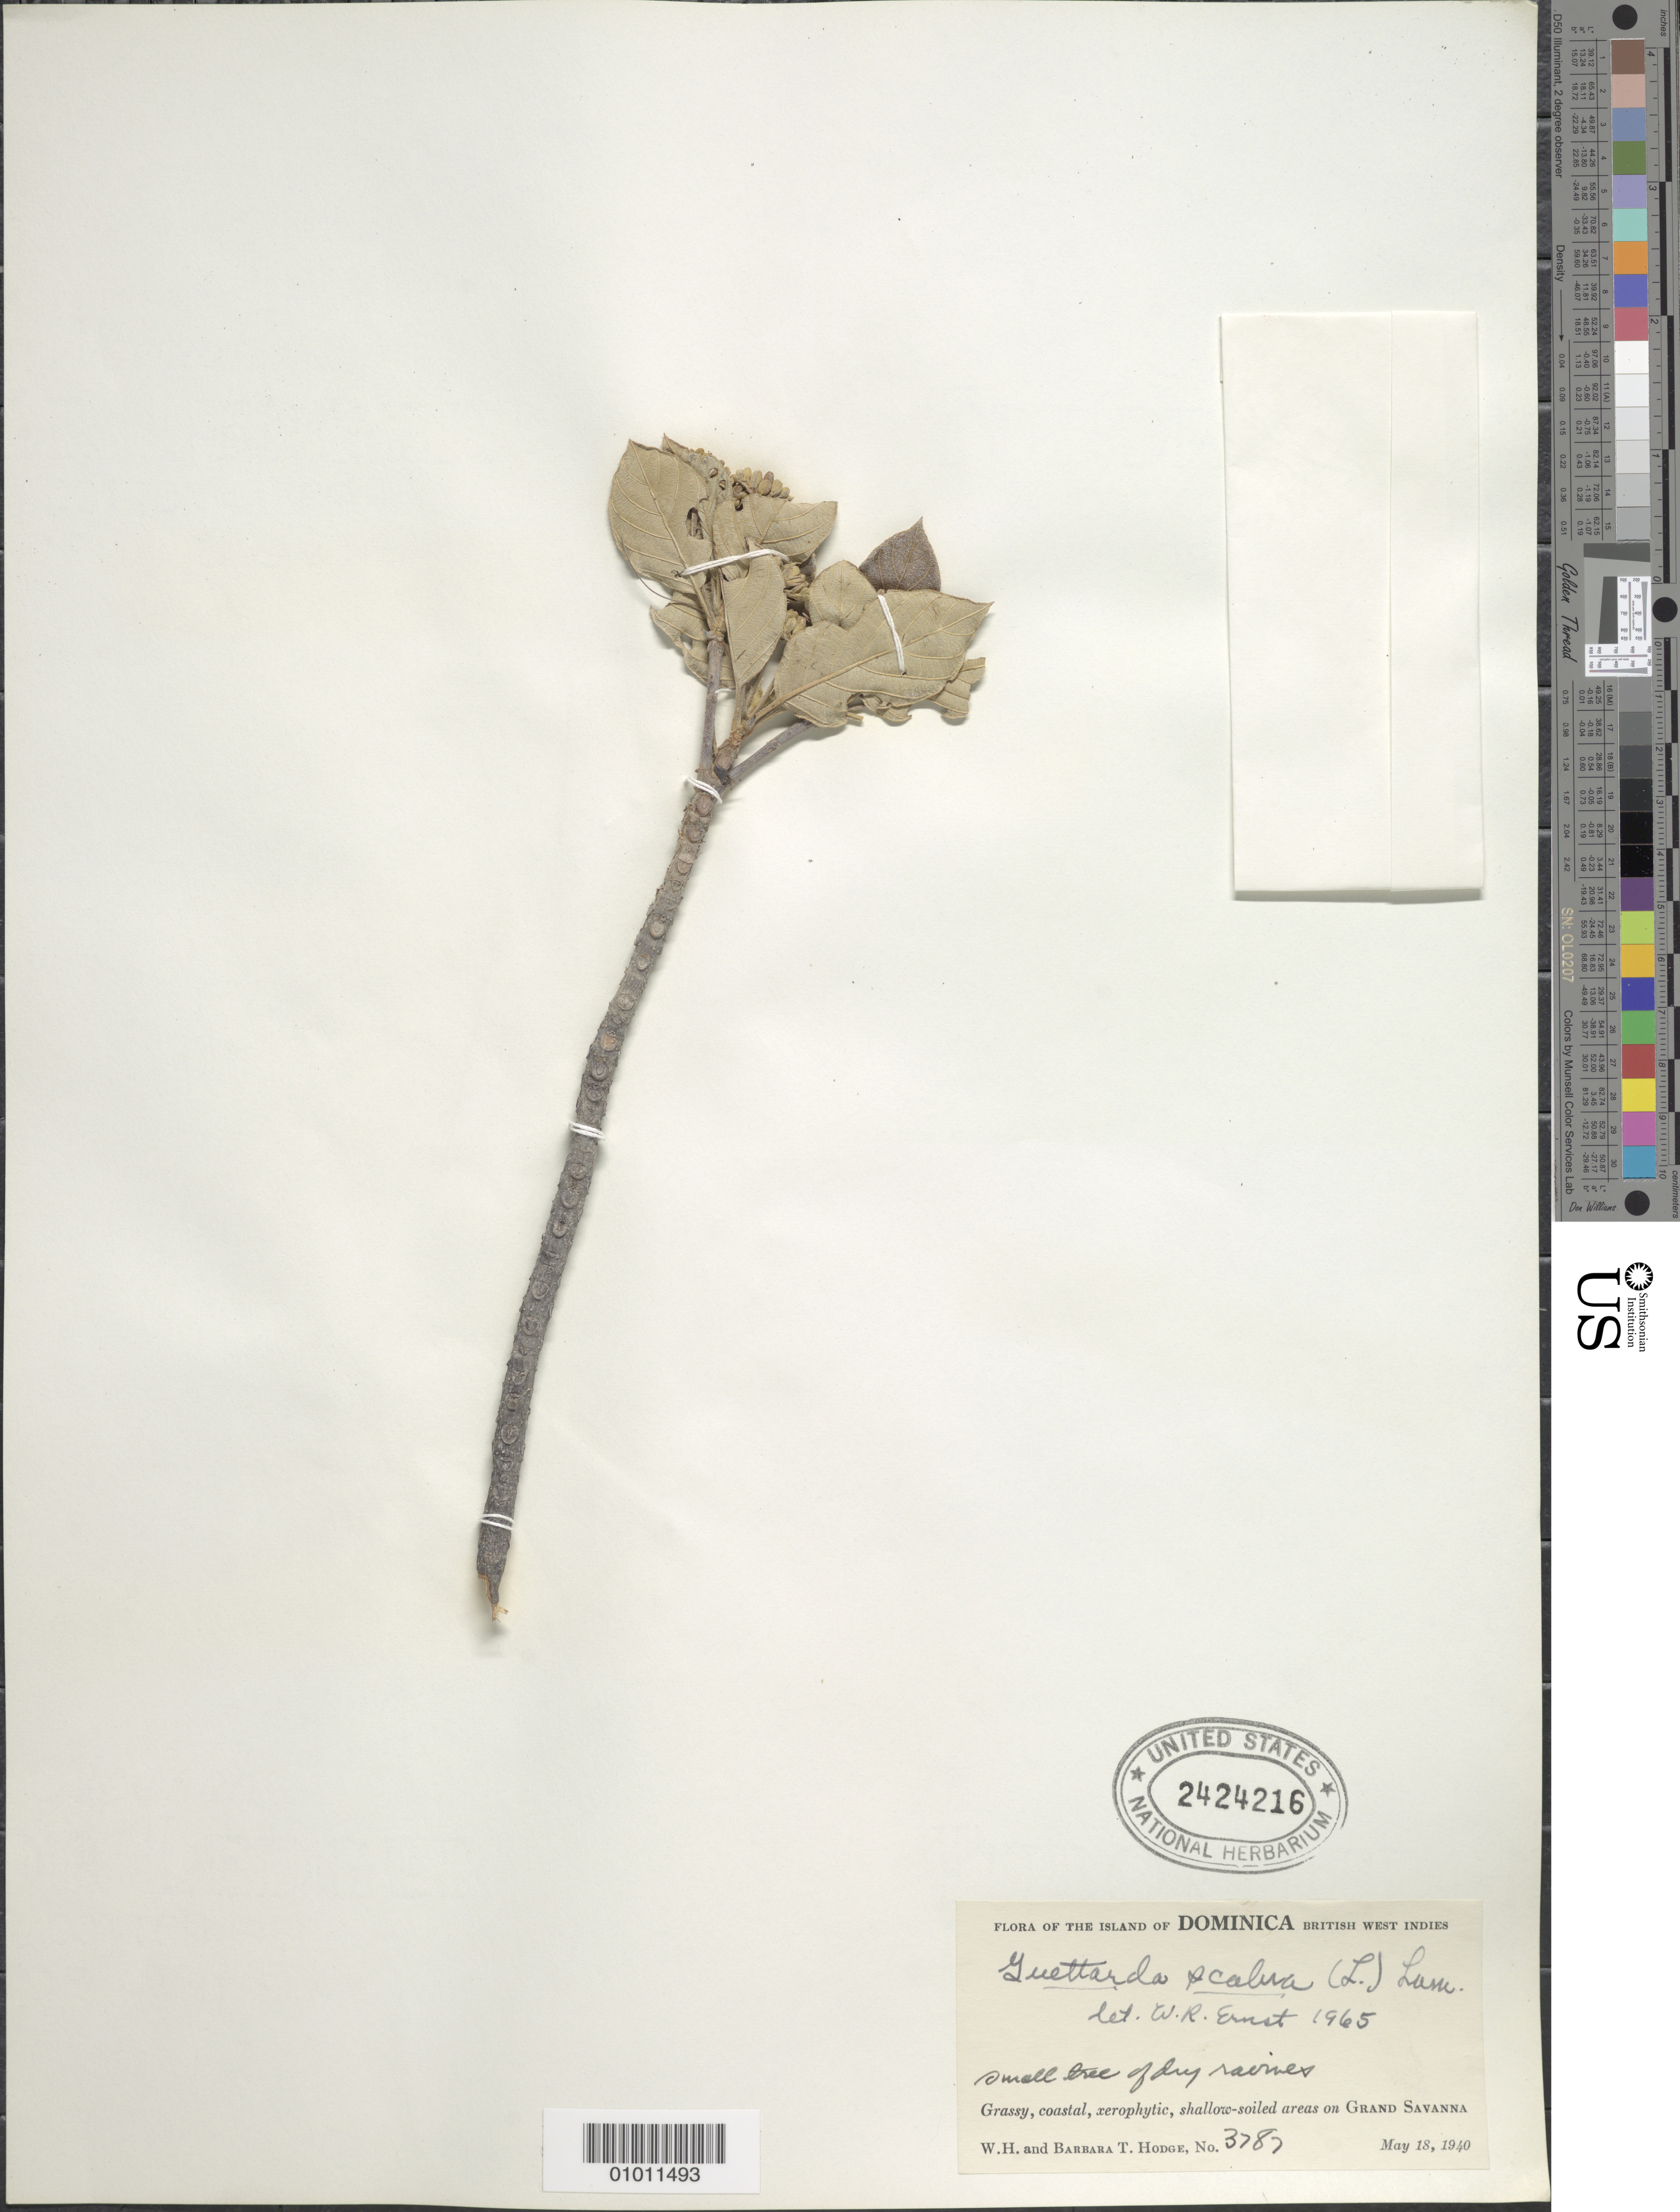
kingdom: Plantae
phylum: Tracheophyta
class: Magnoliopsida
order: Gentianales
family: Rubiaceae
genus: Guettarda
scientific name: Guettarda scabra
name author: (L.) Vent.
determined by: Ernst, W. R., (US), NMNH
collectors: W. Hodge & B. Hodge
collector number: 3787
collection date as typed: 18 May 1940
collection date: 1940-05-18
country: Dominica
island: Dominica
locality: Grand Savanna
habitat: Dry ravine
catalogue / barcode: US 2424216